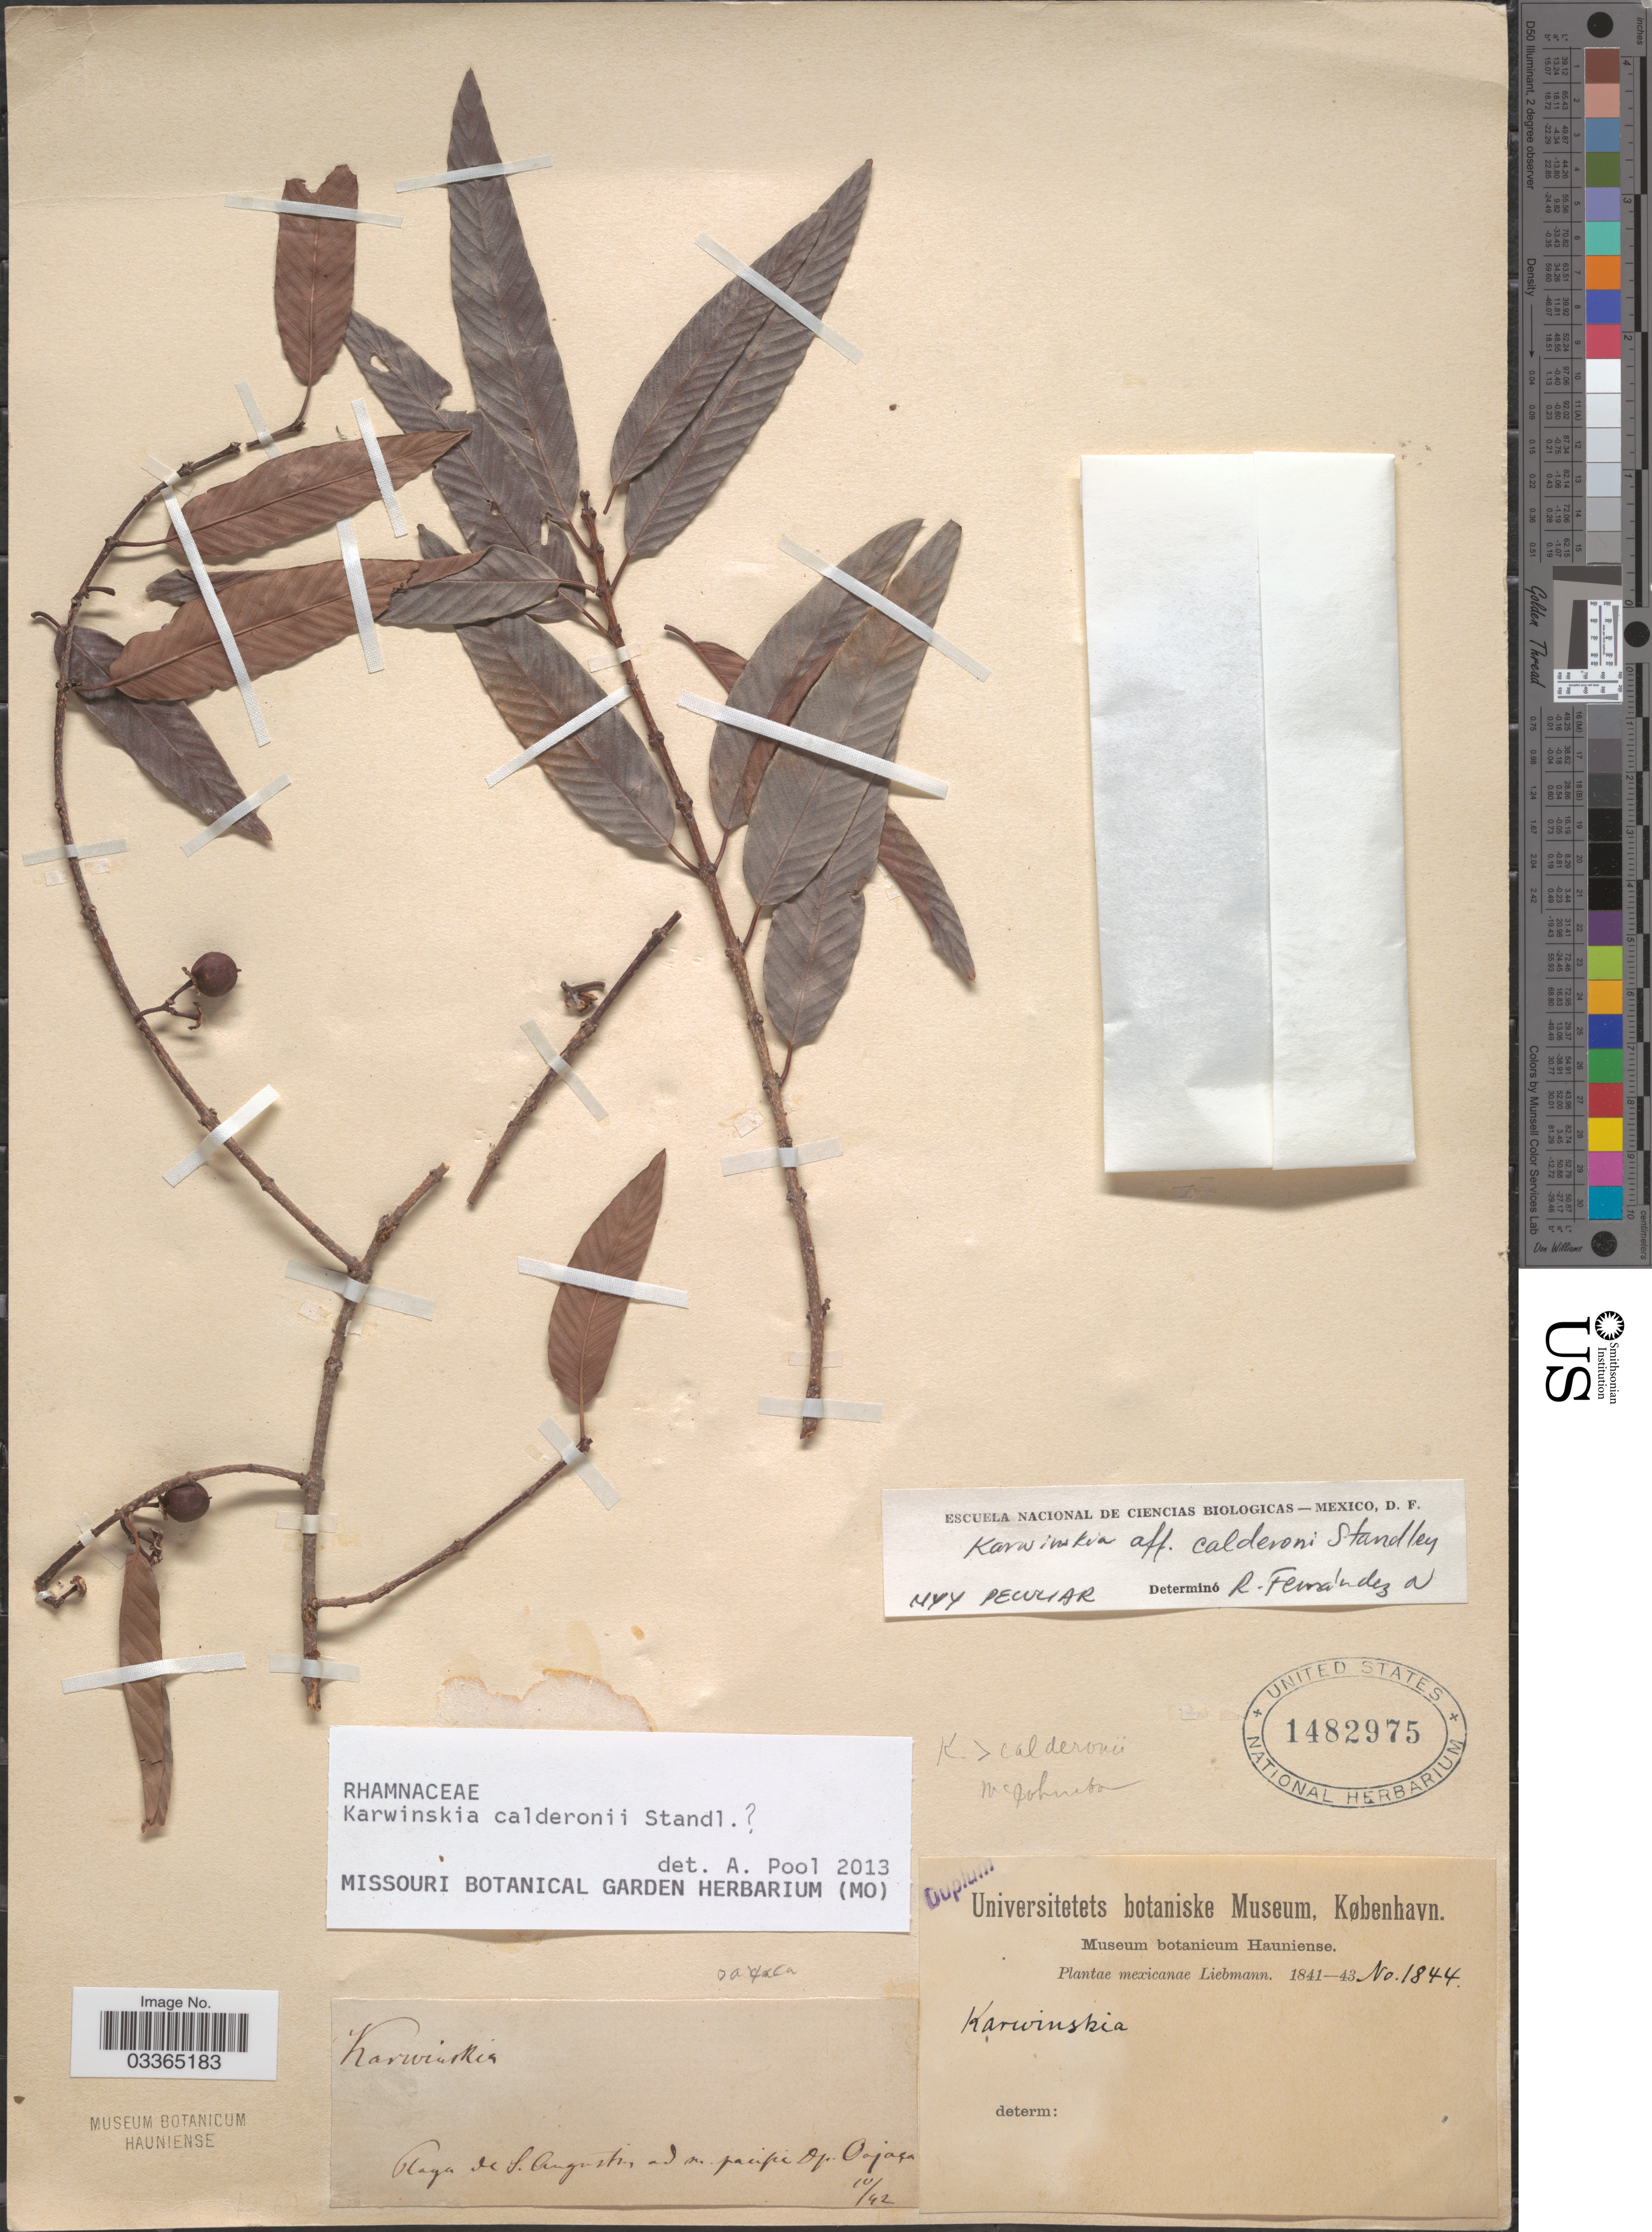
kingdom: Plantae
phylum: Tracheophyta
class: Magnoliopsida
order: Rosales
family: Rhamnaceae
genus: Karwinskia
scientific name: Karwinskia calderonii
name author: Standl.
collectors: Liebmann, --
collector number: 1844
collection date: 1842-10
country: Mexico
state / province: Oaxaca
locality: Playa de S. Augustin ad m. [illegible text] dp Oaxaca.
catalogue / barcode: US 1482975